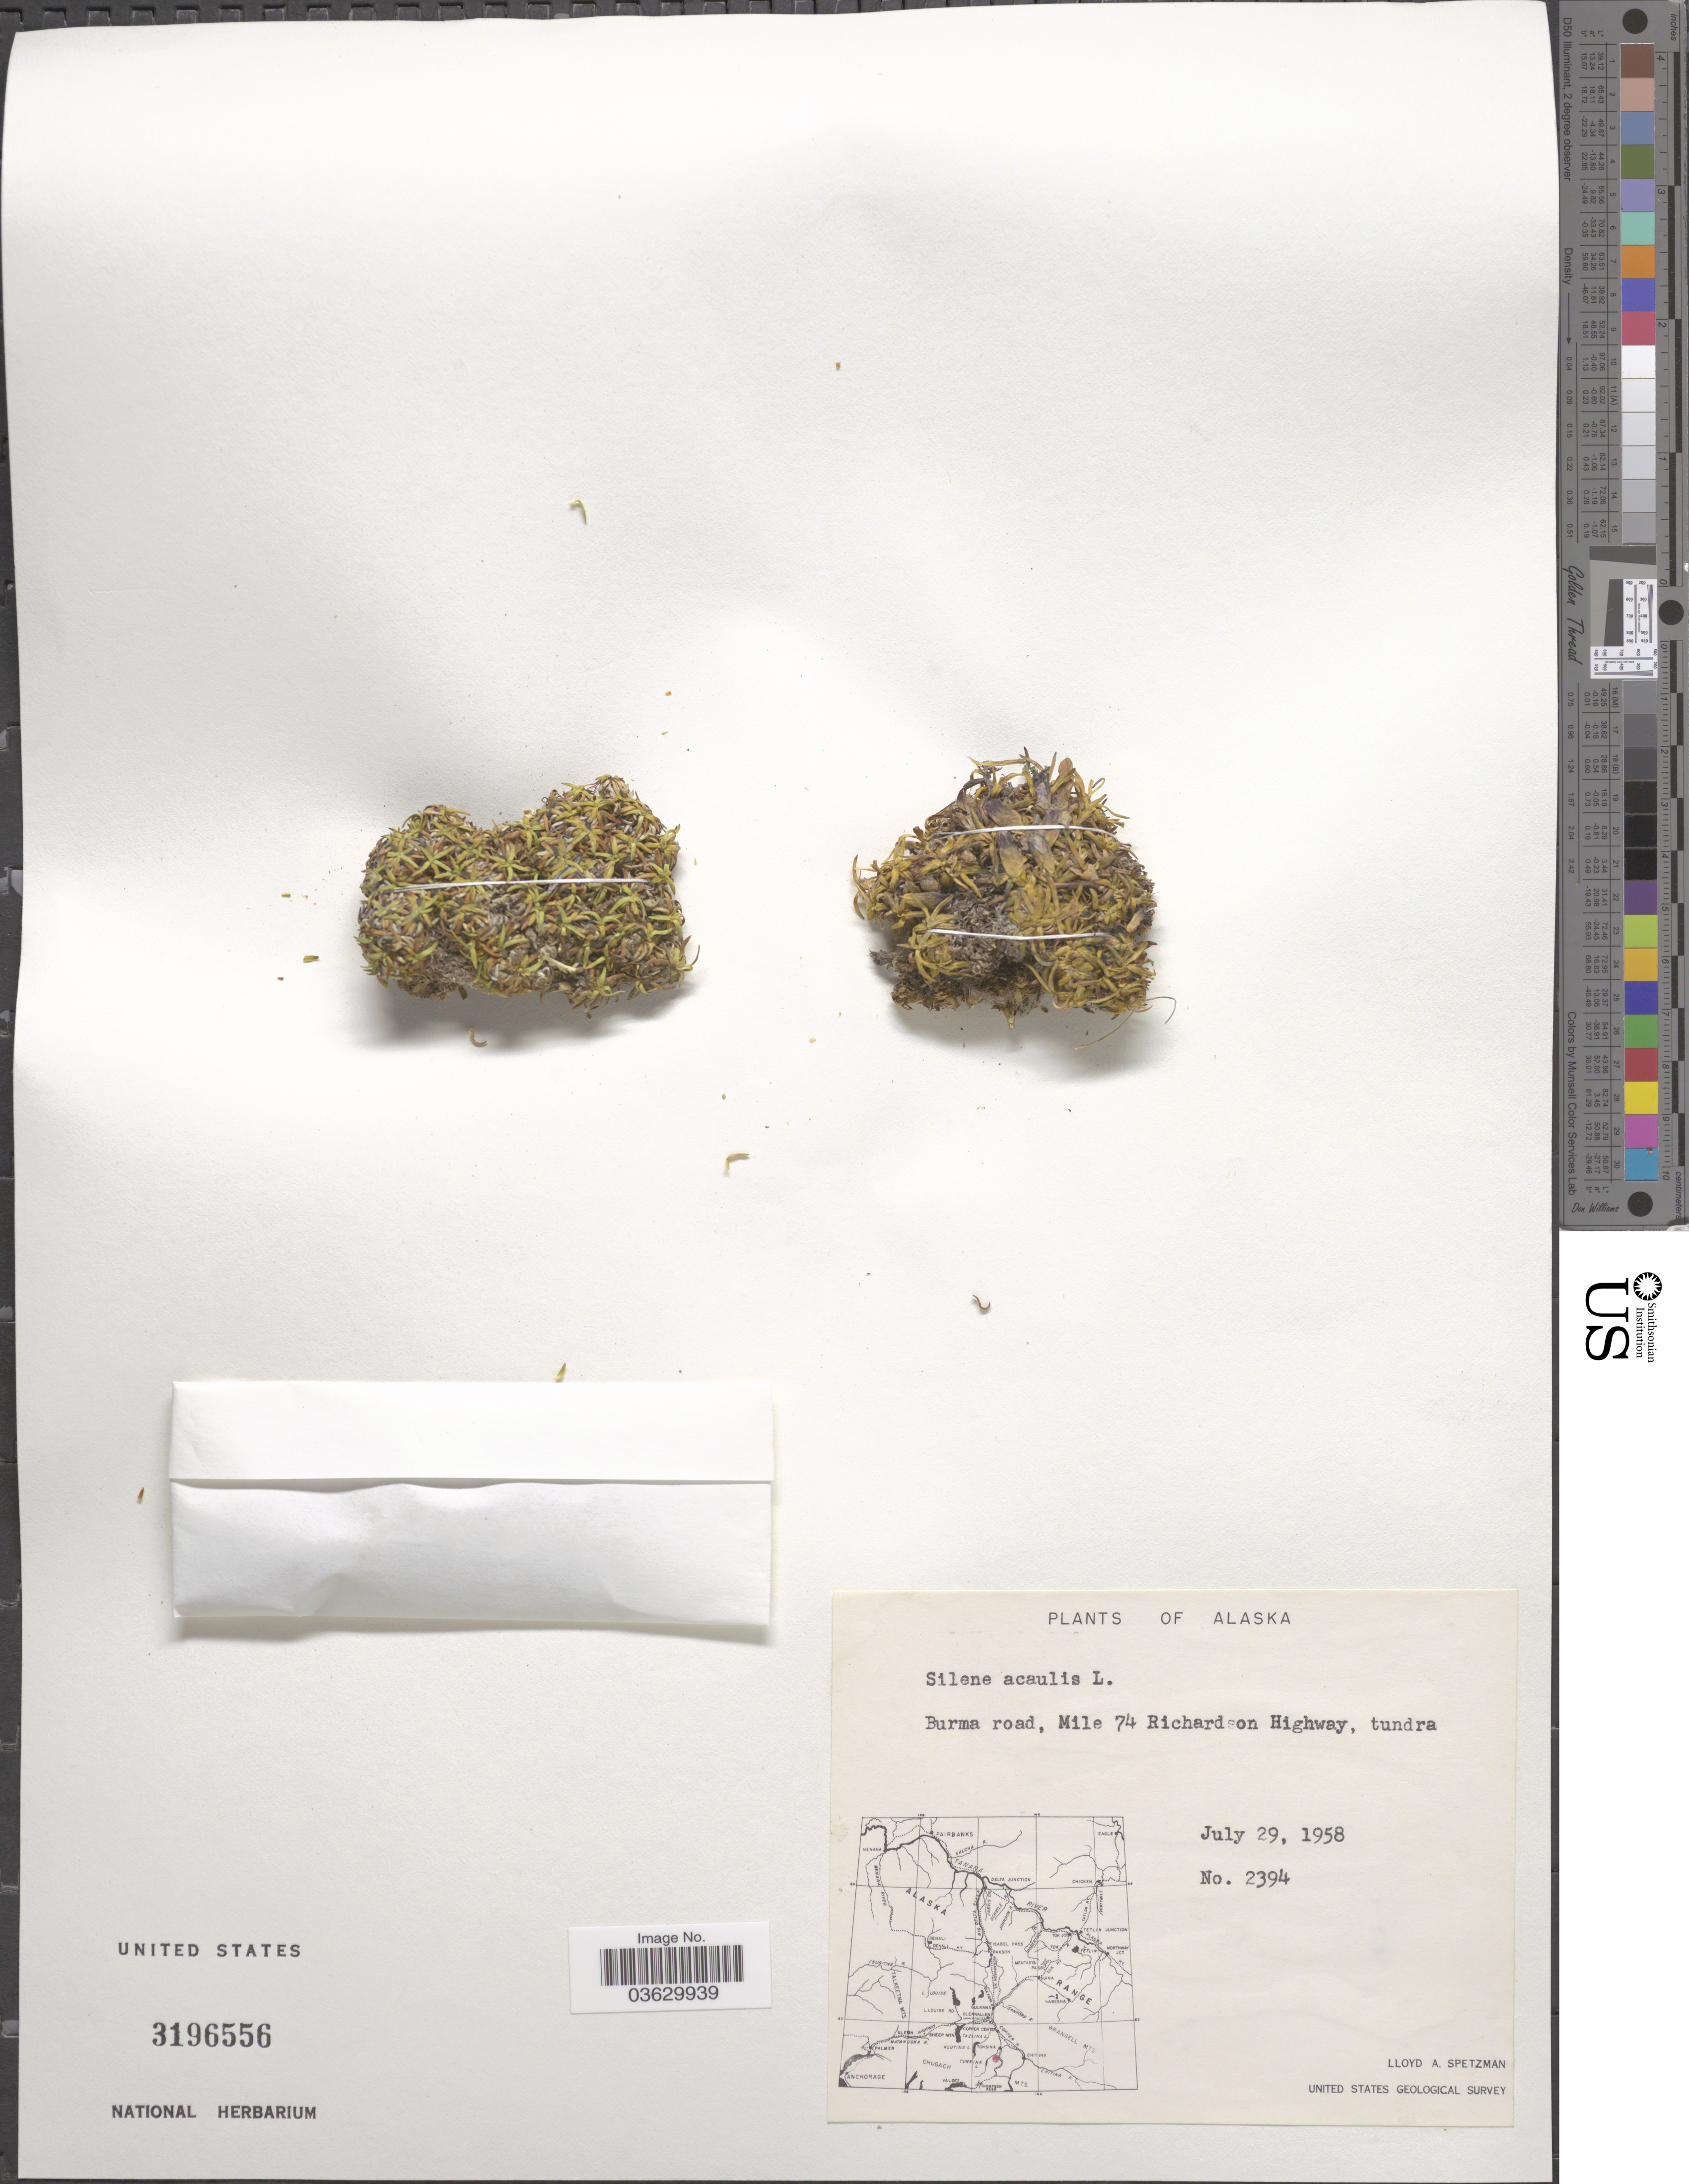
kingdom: Plantae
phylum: Tracheophyta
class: Magnoliopsida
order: Caryophyllales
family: Caryophyllaceae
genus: Silene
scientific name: Silene acaulis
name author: (L.) Jacq.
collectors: L. Spetzman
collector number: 2394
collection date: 1958-07-29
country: United States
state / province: Alaska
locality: Burma road, Mile 74 Richardson Highway, tundra.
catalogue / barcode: US 3196556